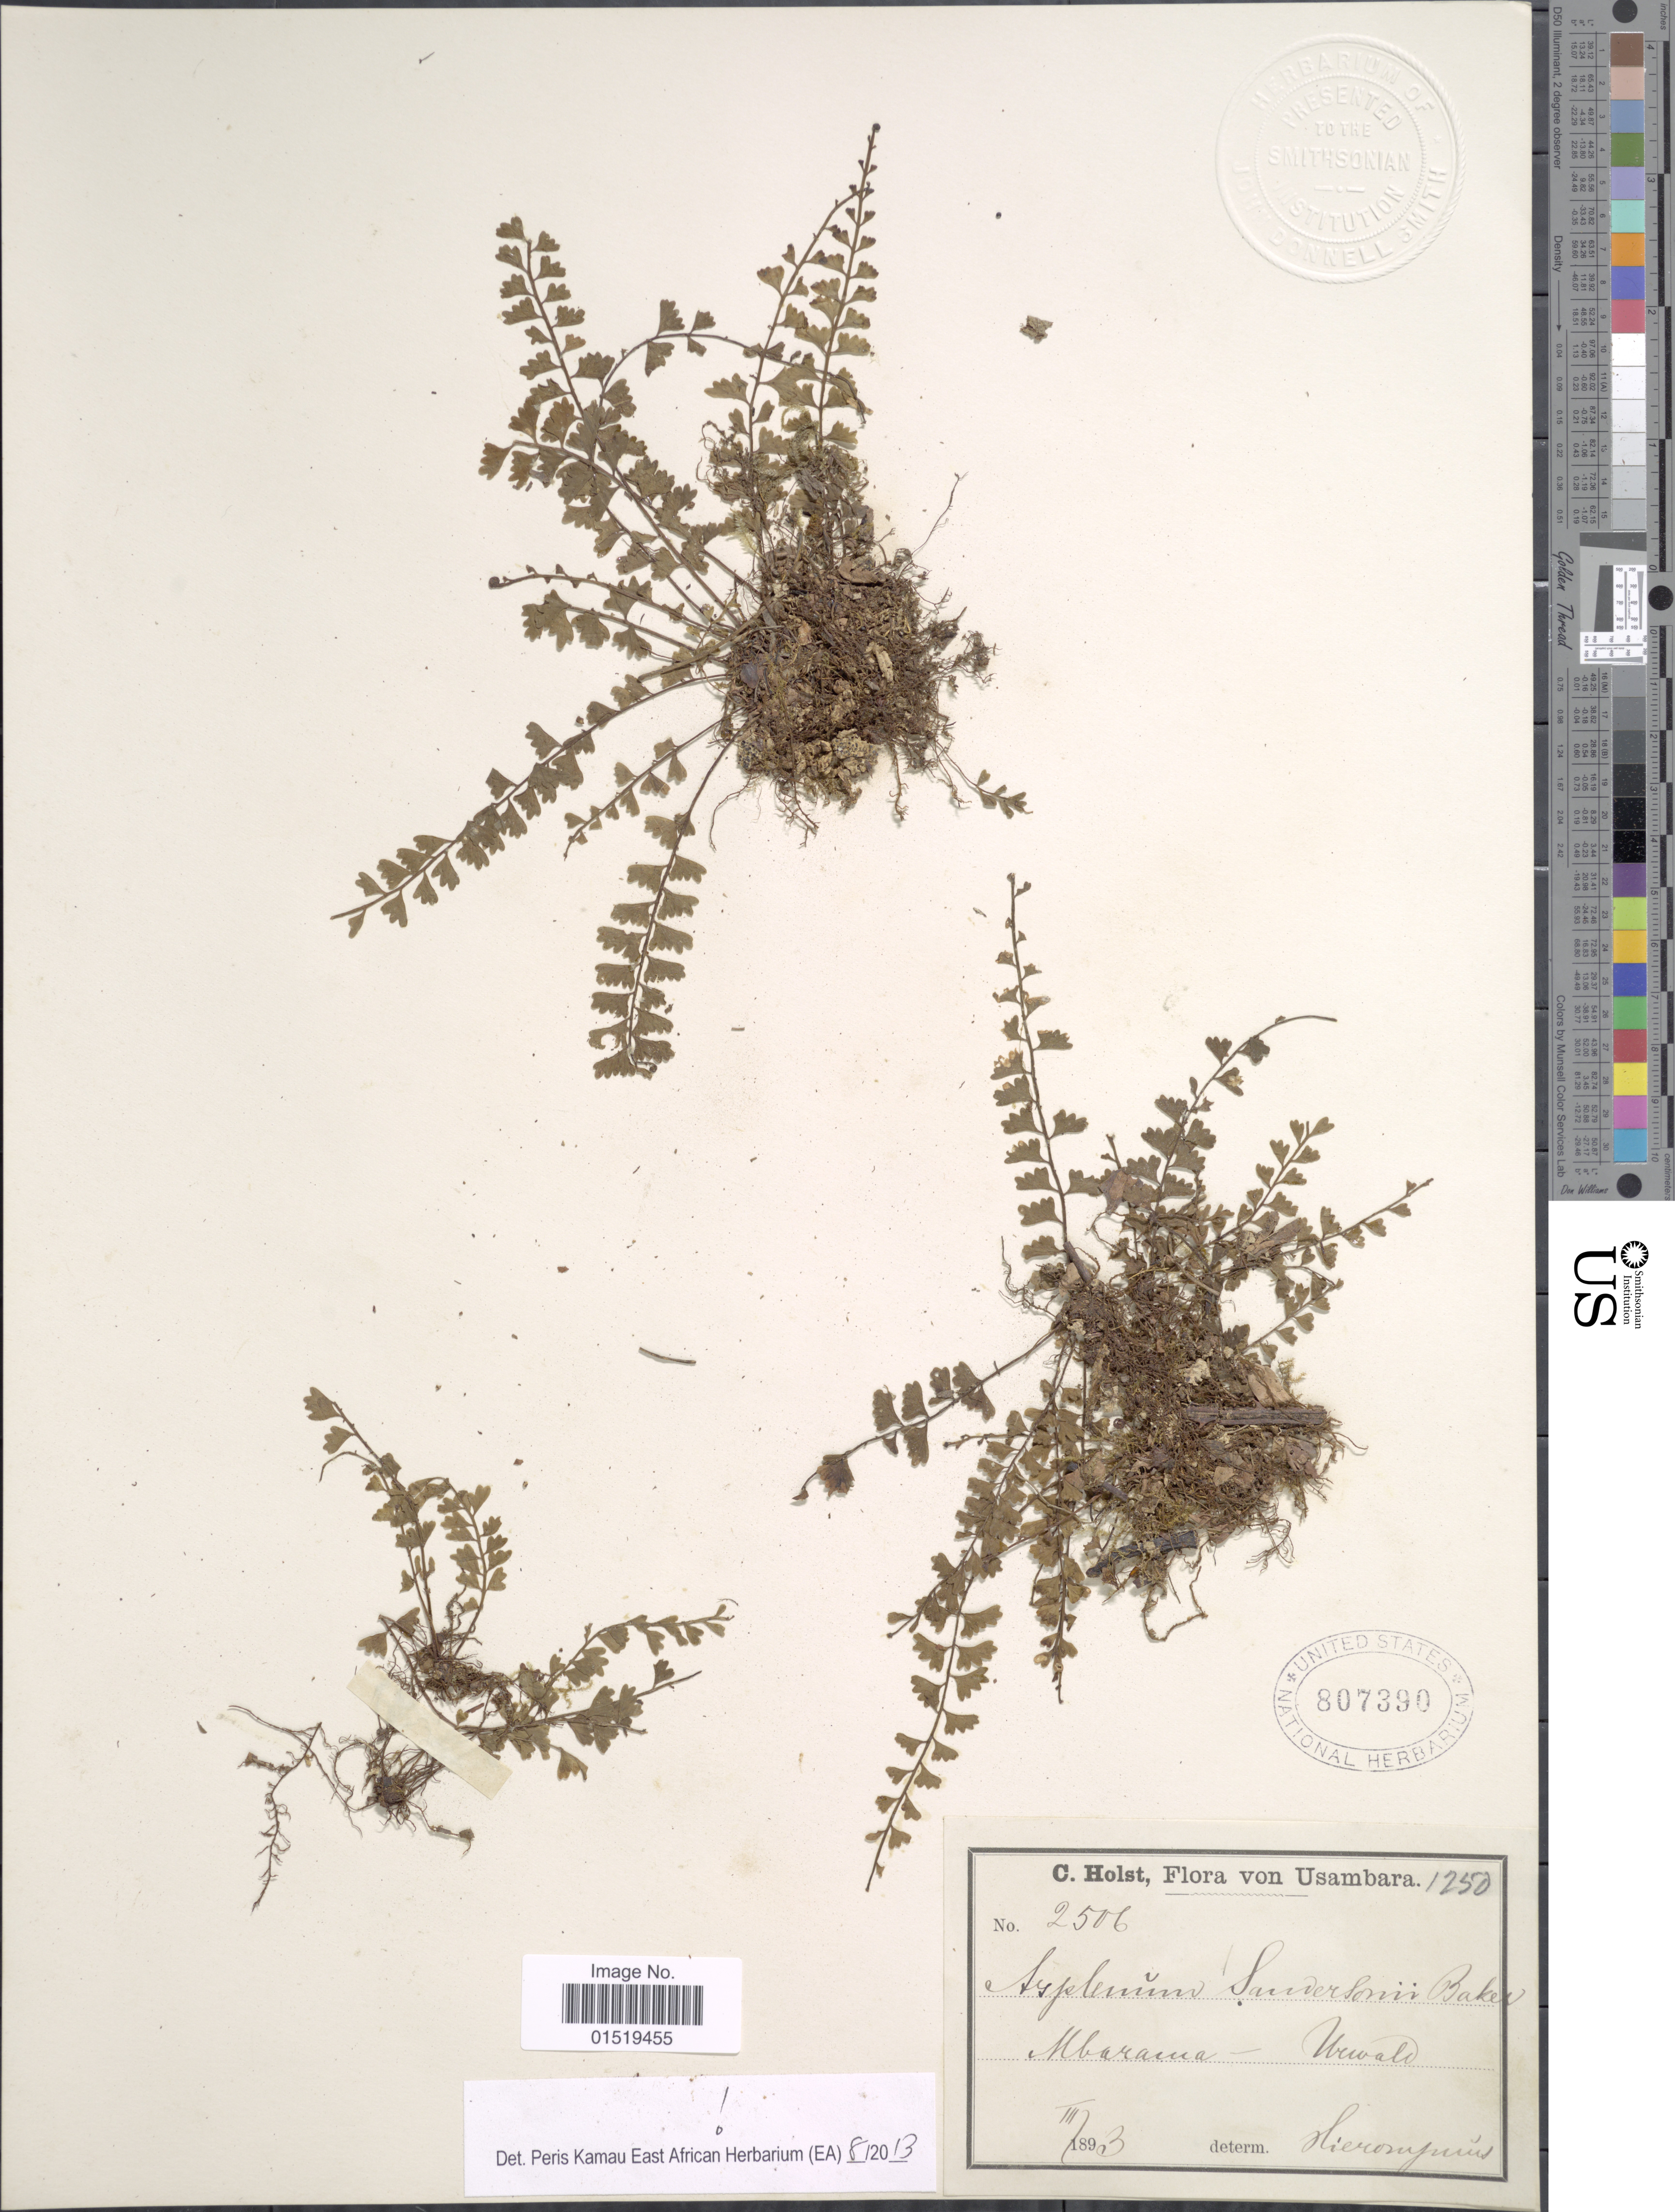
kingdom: Plantae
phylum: Tracheophyta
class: Polypodiopsida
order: Polypodiales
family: Aspleniaceae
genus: Asplenium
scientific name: Asplenium sandersonii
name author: Hook.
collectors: C. H. Holst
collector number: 2506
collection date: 1893-03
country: Tanzania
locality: Usambara. Mbarama - Urwald.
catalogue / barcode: US 807390